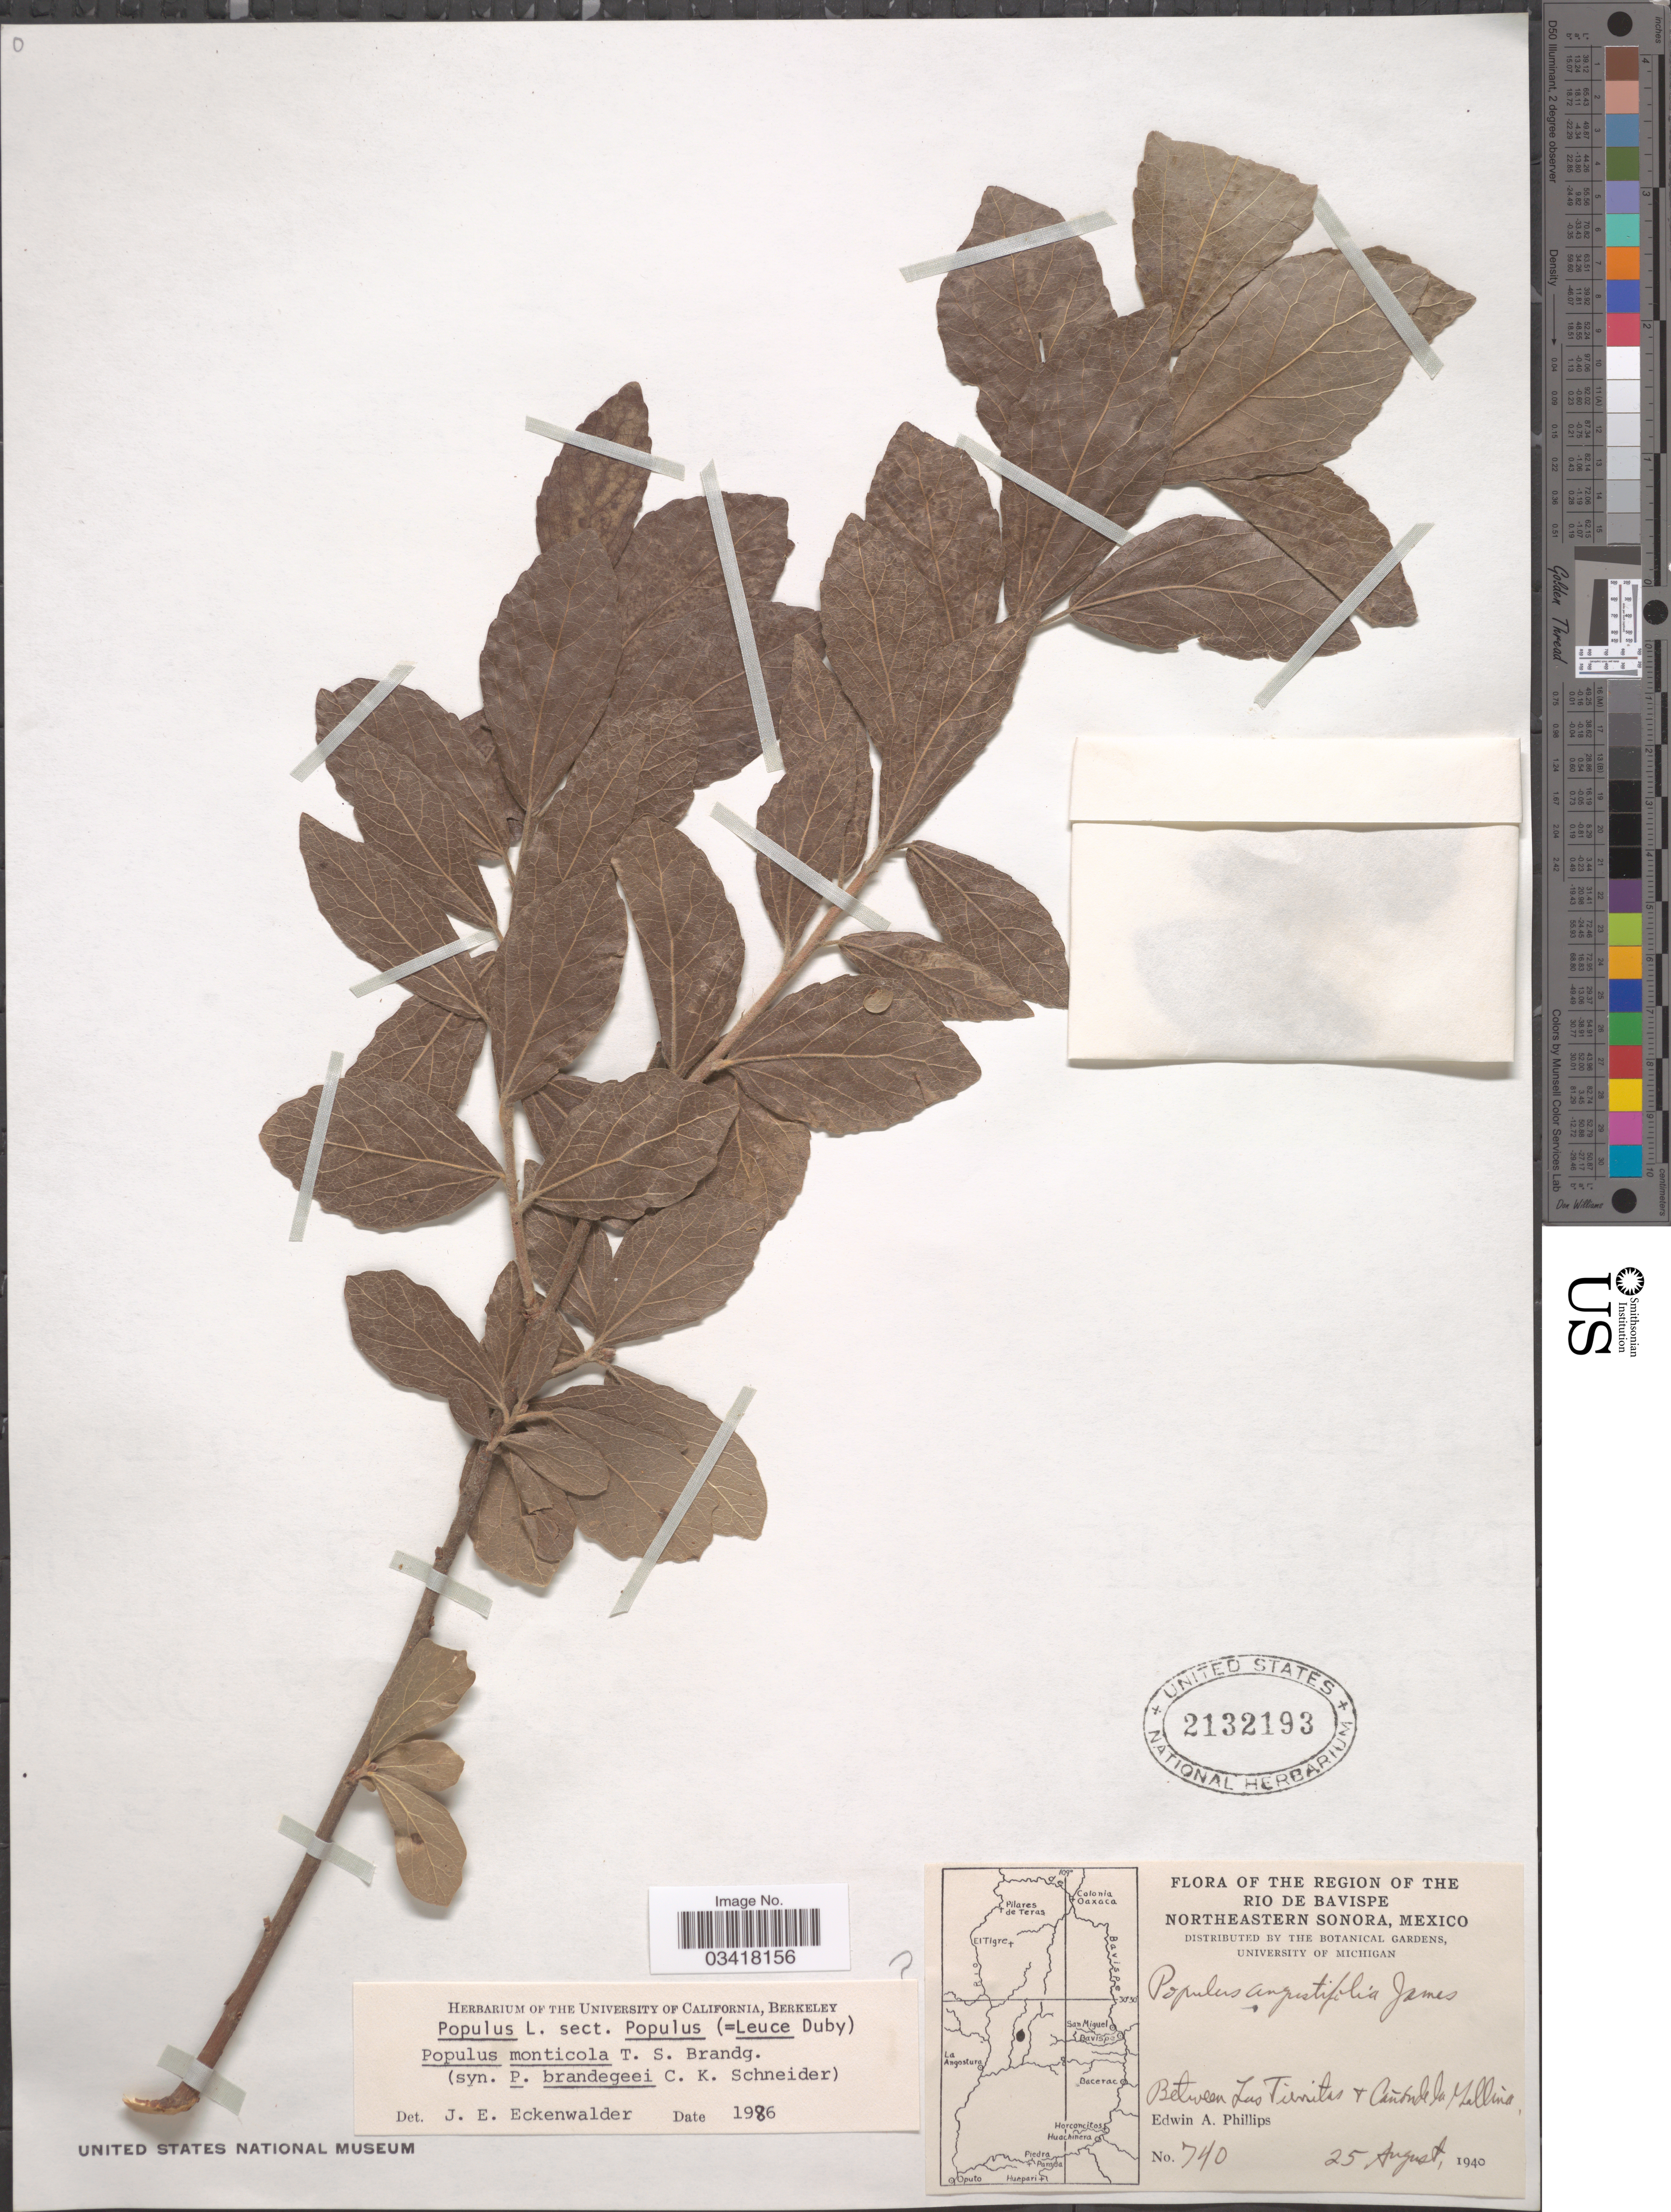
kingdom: Plantae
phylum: Tracheophyta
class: Magnoliopsida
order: Malpighiales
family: Salicaceae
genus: Populus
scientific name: Populus monticola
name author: Bebb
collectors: E. Phillips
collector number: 740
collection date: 1940-08-25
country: Mexico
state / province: Sonora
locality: Region of the Rio de Bavispe, Northeastern Sonora. Between Las Tunitas [interpreted] & Cánon de la Gallina.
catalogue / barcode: US 2132193